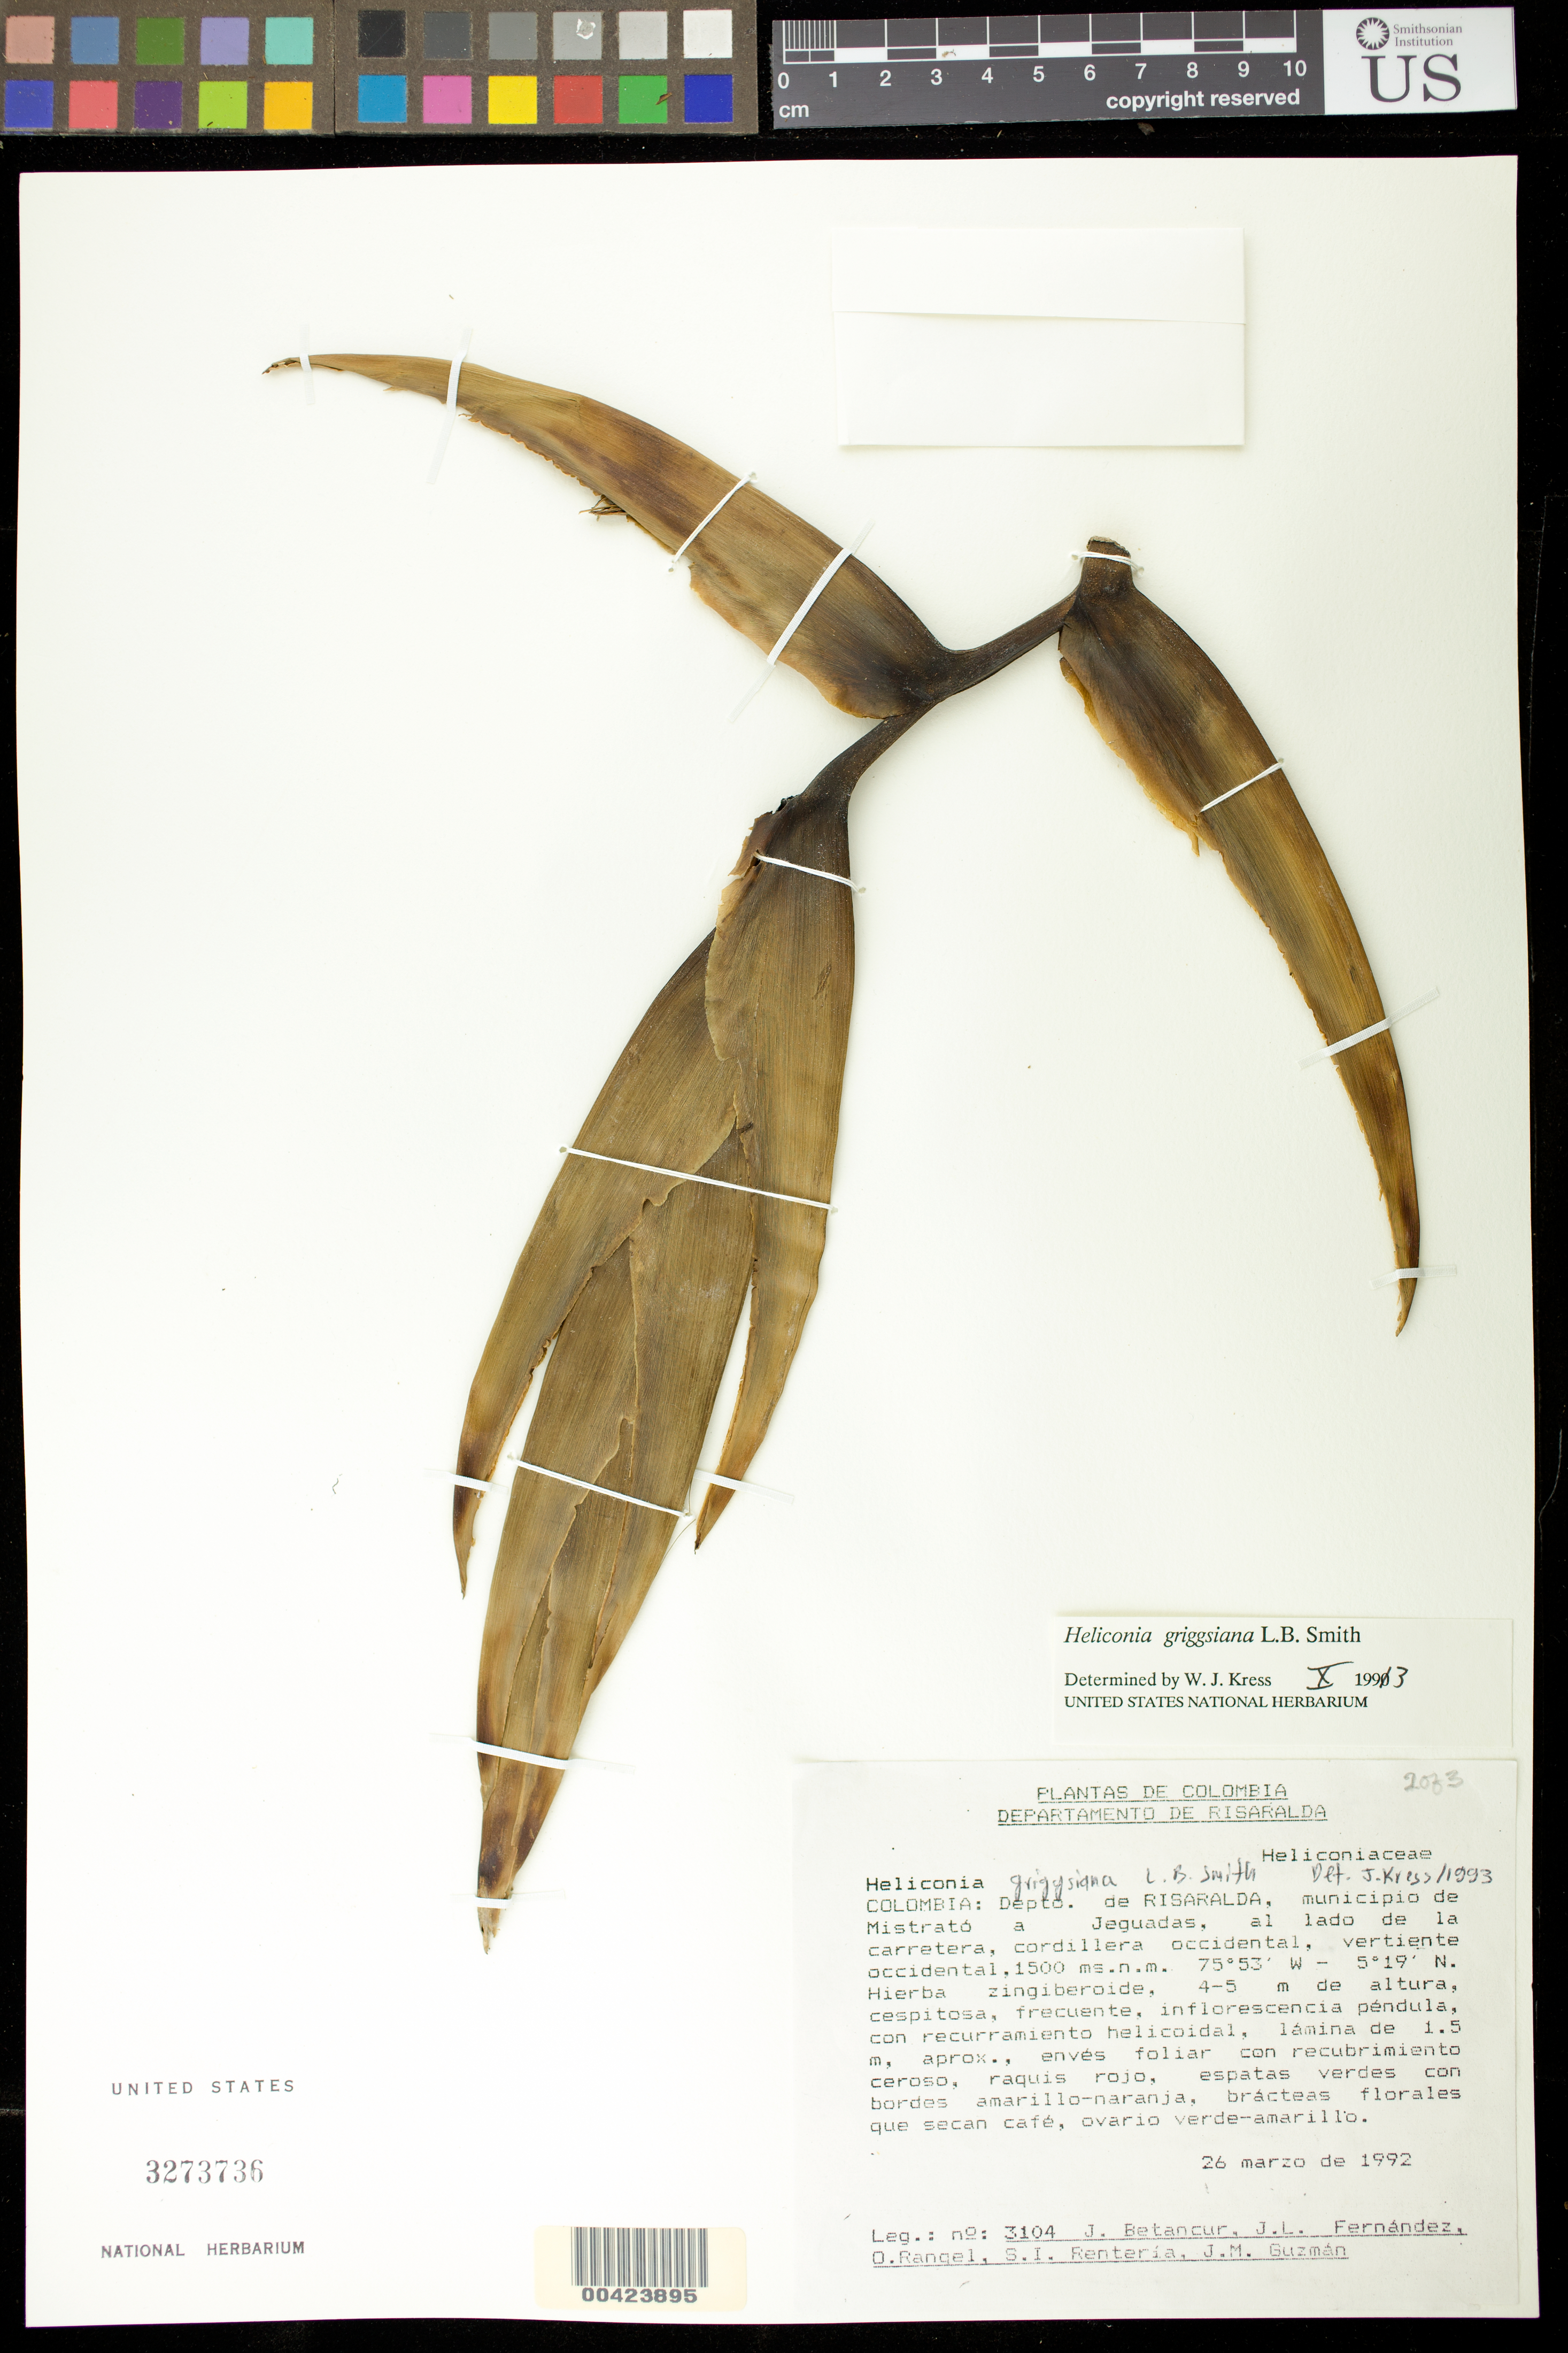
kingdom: Plantae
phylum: Tracheophyta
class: Liliopsida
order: Zingiberales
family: Heliconiaceae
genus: Heliconia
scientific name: Heliconia griggsiana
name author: L.B. Sm.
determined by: Kress, W. J., (US), Smithsonian Institution - National Museum of Natural History (UNITED STATES)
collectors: J. C. Betancur, J. Fernandez, J. O. Rangel Ch., S. Renteria & J. Guzman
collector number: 3104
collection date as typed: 26 Mar 1992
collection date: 1992-03-26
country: Colombia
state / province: Risaralda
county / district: Mistrató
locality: Geguadas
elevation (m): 1500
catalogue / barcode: US 3273736